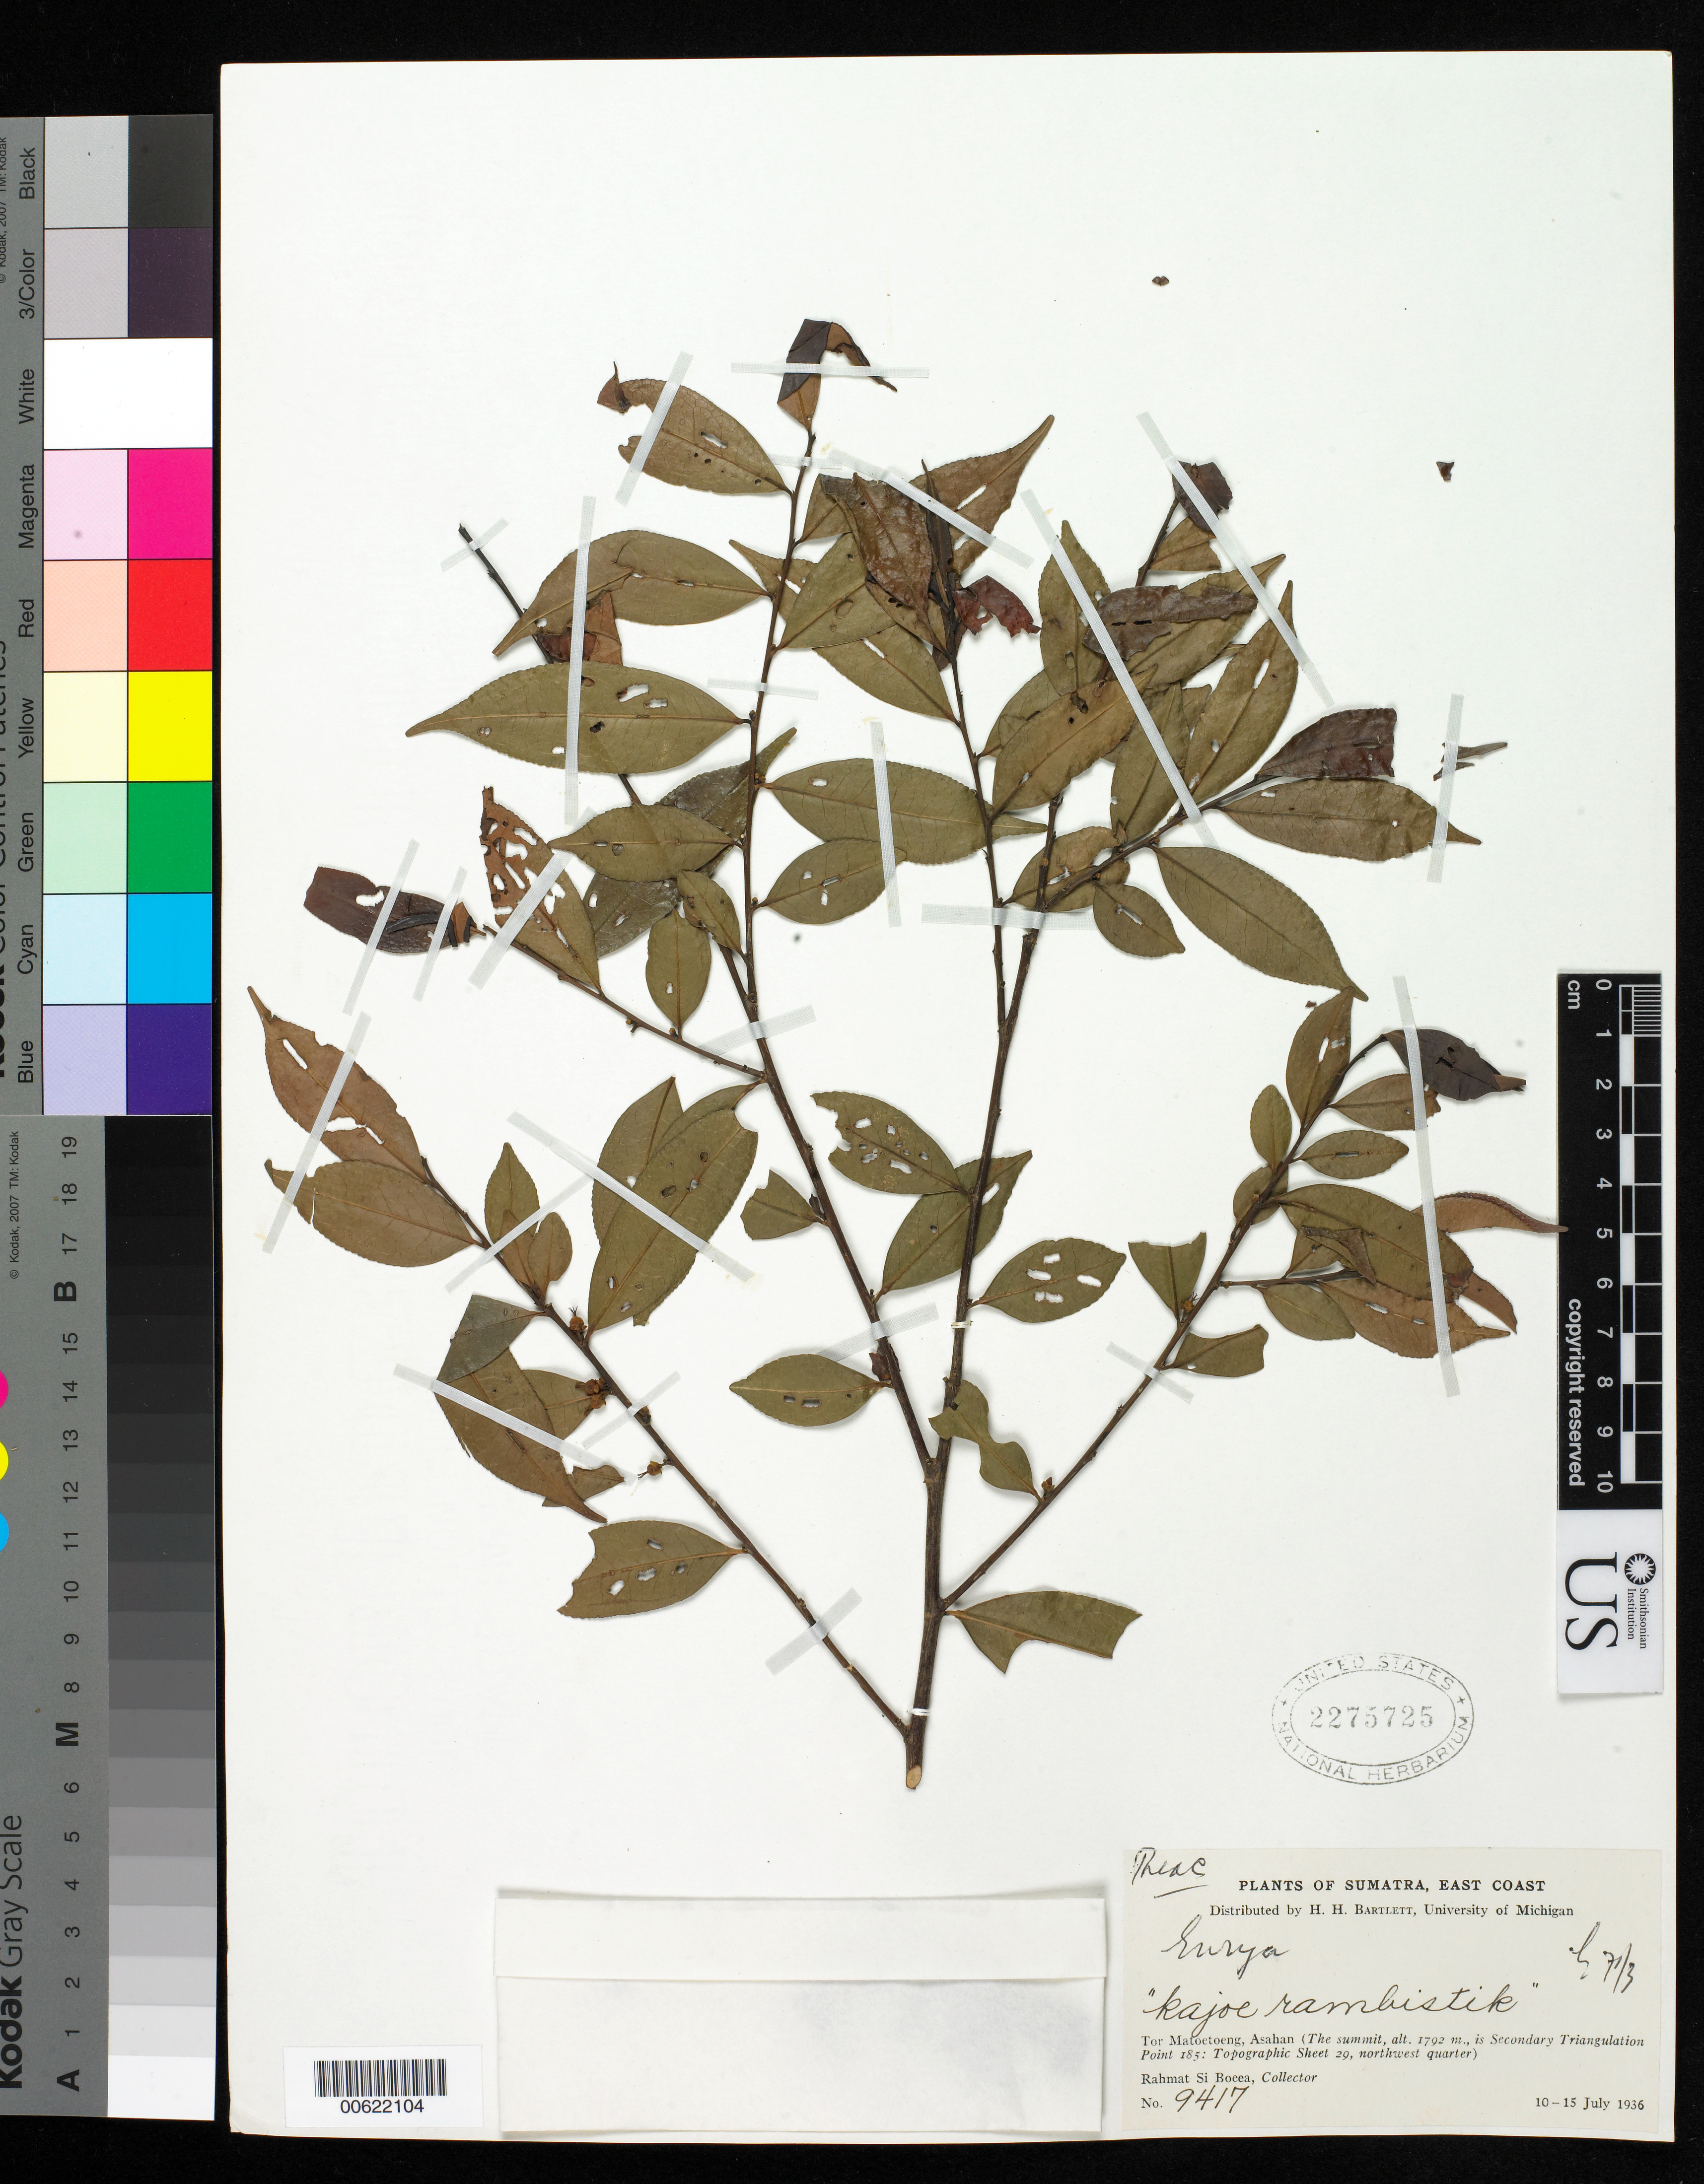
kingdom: Plantae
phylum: Tracheophyta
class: Magnoliopsida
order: Ericales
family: Pentaphylacaceae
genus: Eurya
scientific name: Eurya sp.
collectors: Rahmat Si Boeea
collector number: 9417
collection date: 1936-07-10/1936-07-15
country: Indonesia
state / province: Sumatra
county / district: Sumatera Utara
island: Sumatra I.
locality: (East Coast) Tor Matoetoeng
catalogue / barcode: US 2275725